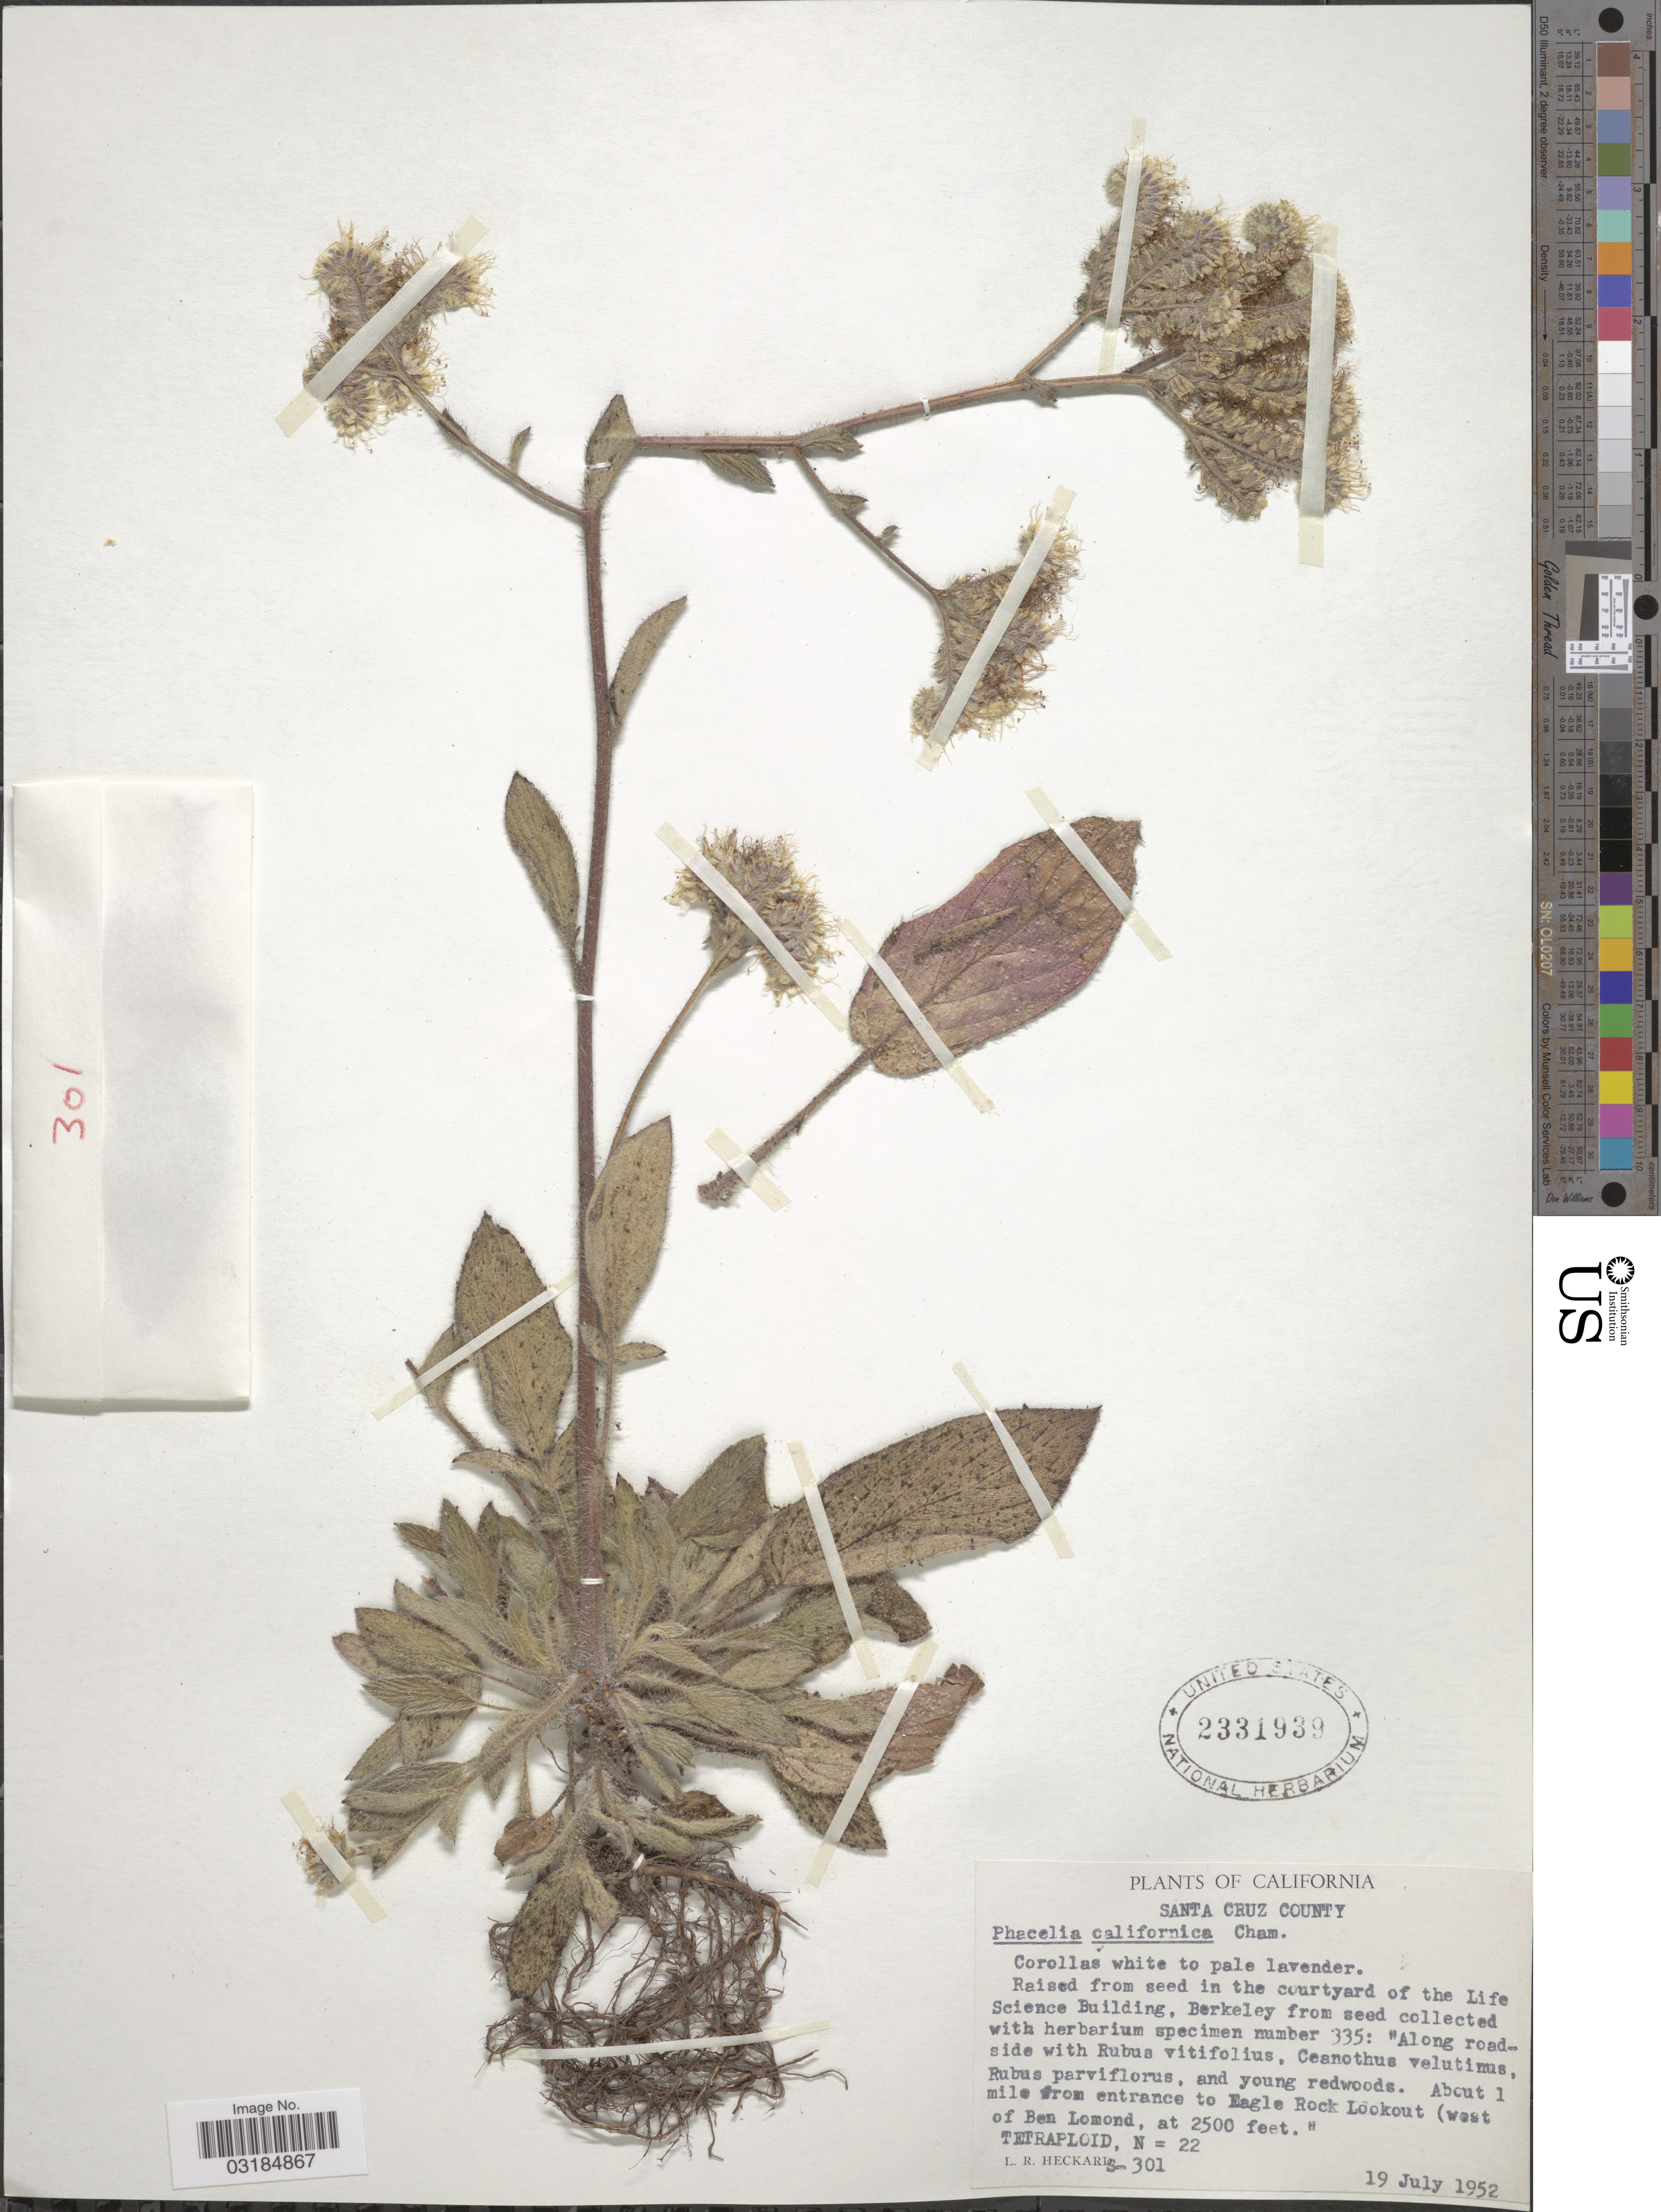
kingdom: Plantae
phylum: Tracheophyta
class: Magnoliopsida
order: Boraginales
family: Hydrophyllaceae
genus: Phacelia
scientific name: Phacelia californica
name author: Cham.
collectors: L. R. Heckard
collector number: S-301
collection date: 1952-07-19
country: United States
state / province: California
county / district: Santa Cruz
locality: Santa Cruz County, in the courtyard of the Life Science Building, Berkeley. [unsure placement]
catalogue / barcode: US 2331939